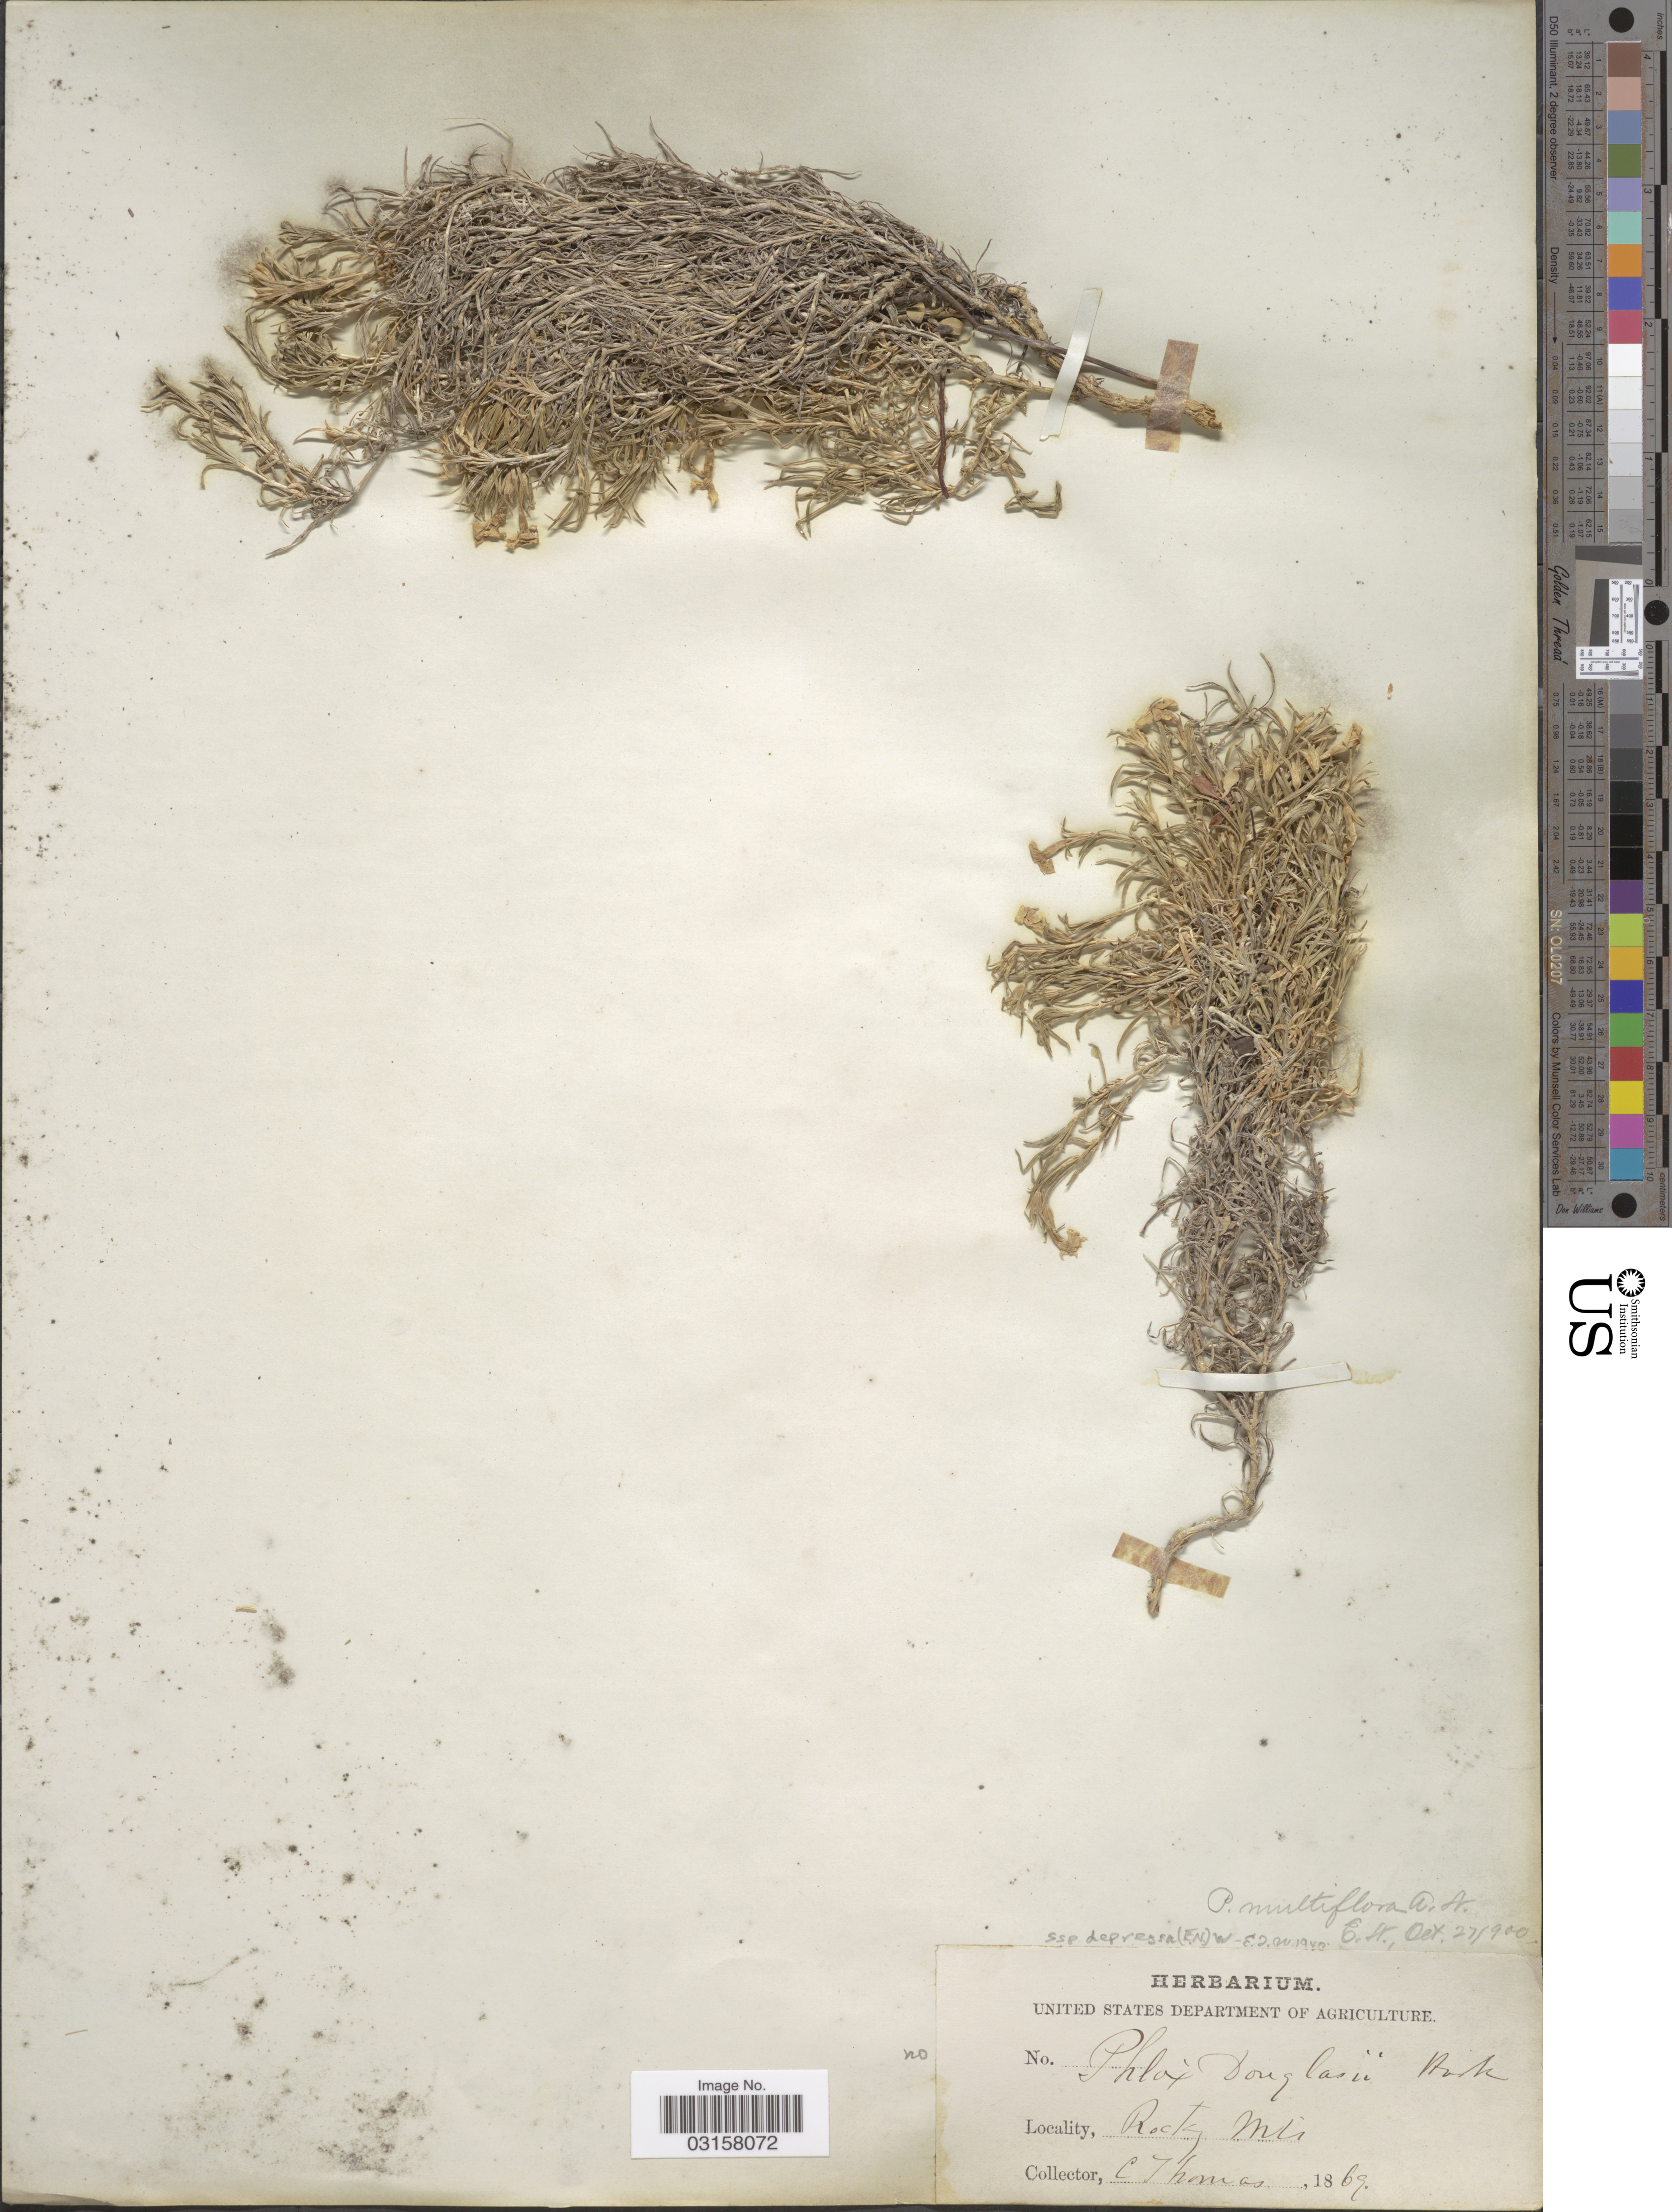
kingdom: Plantae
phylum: Tracheophyta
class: Magnoliopsida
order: Ericales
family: Polemoniaceae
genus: Phlox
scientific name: Phlox multiflora subsp. depressa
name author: (E.E. Nelson) Wherry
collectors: C. Thomas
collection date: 1869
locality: Rocky Mts.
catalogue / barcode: US 103175